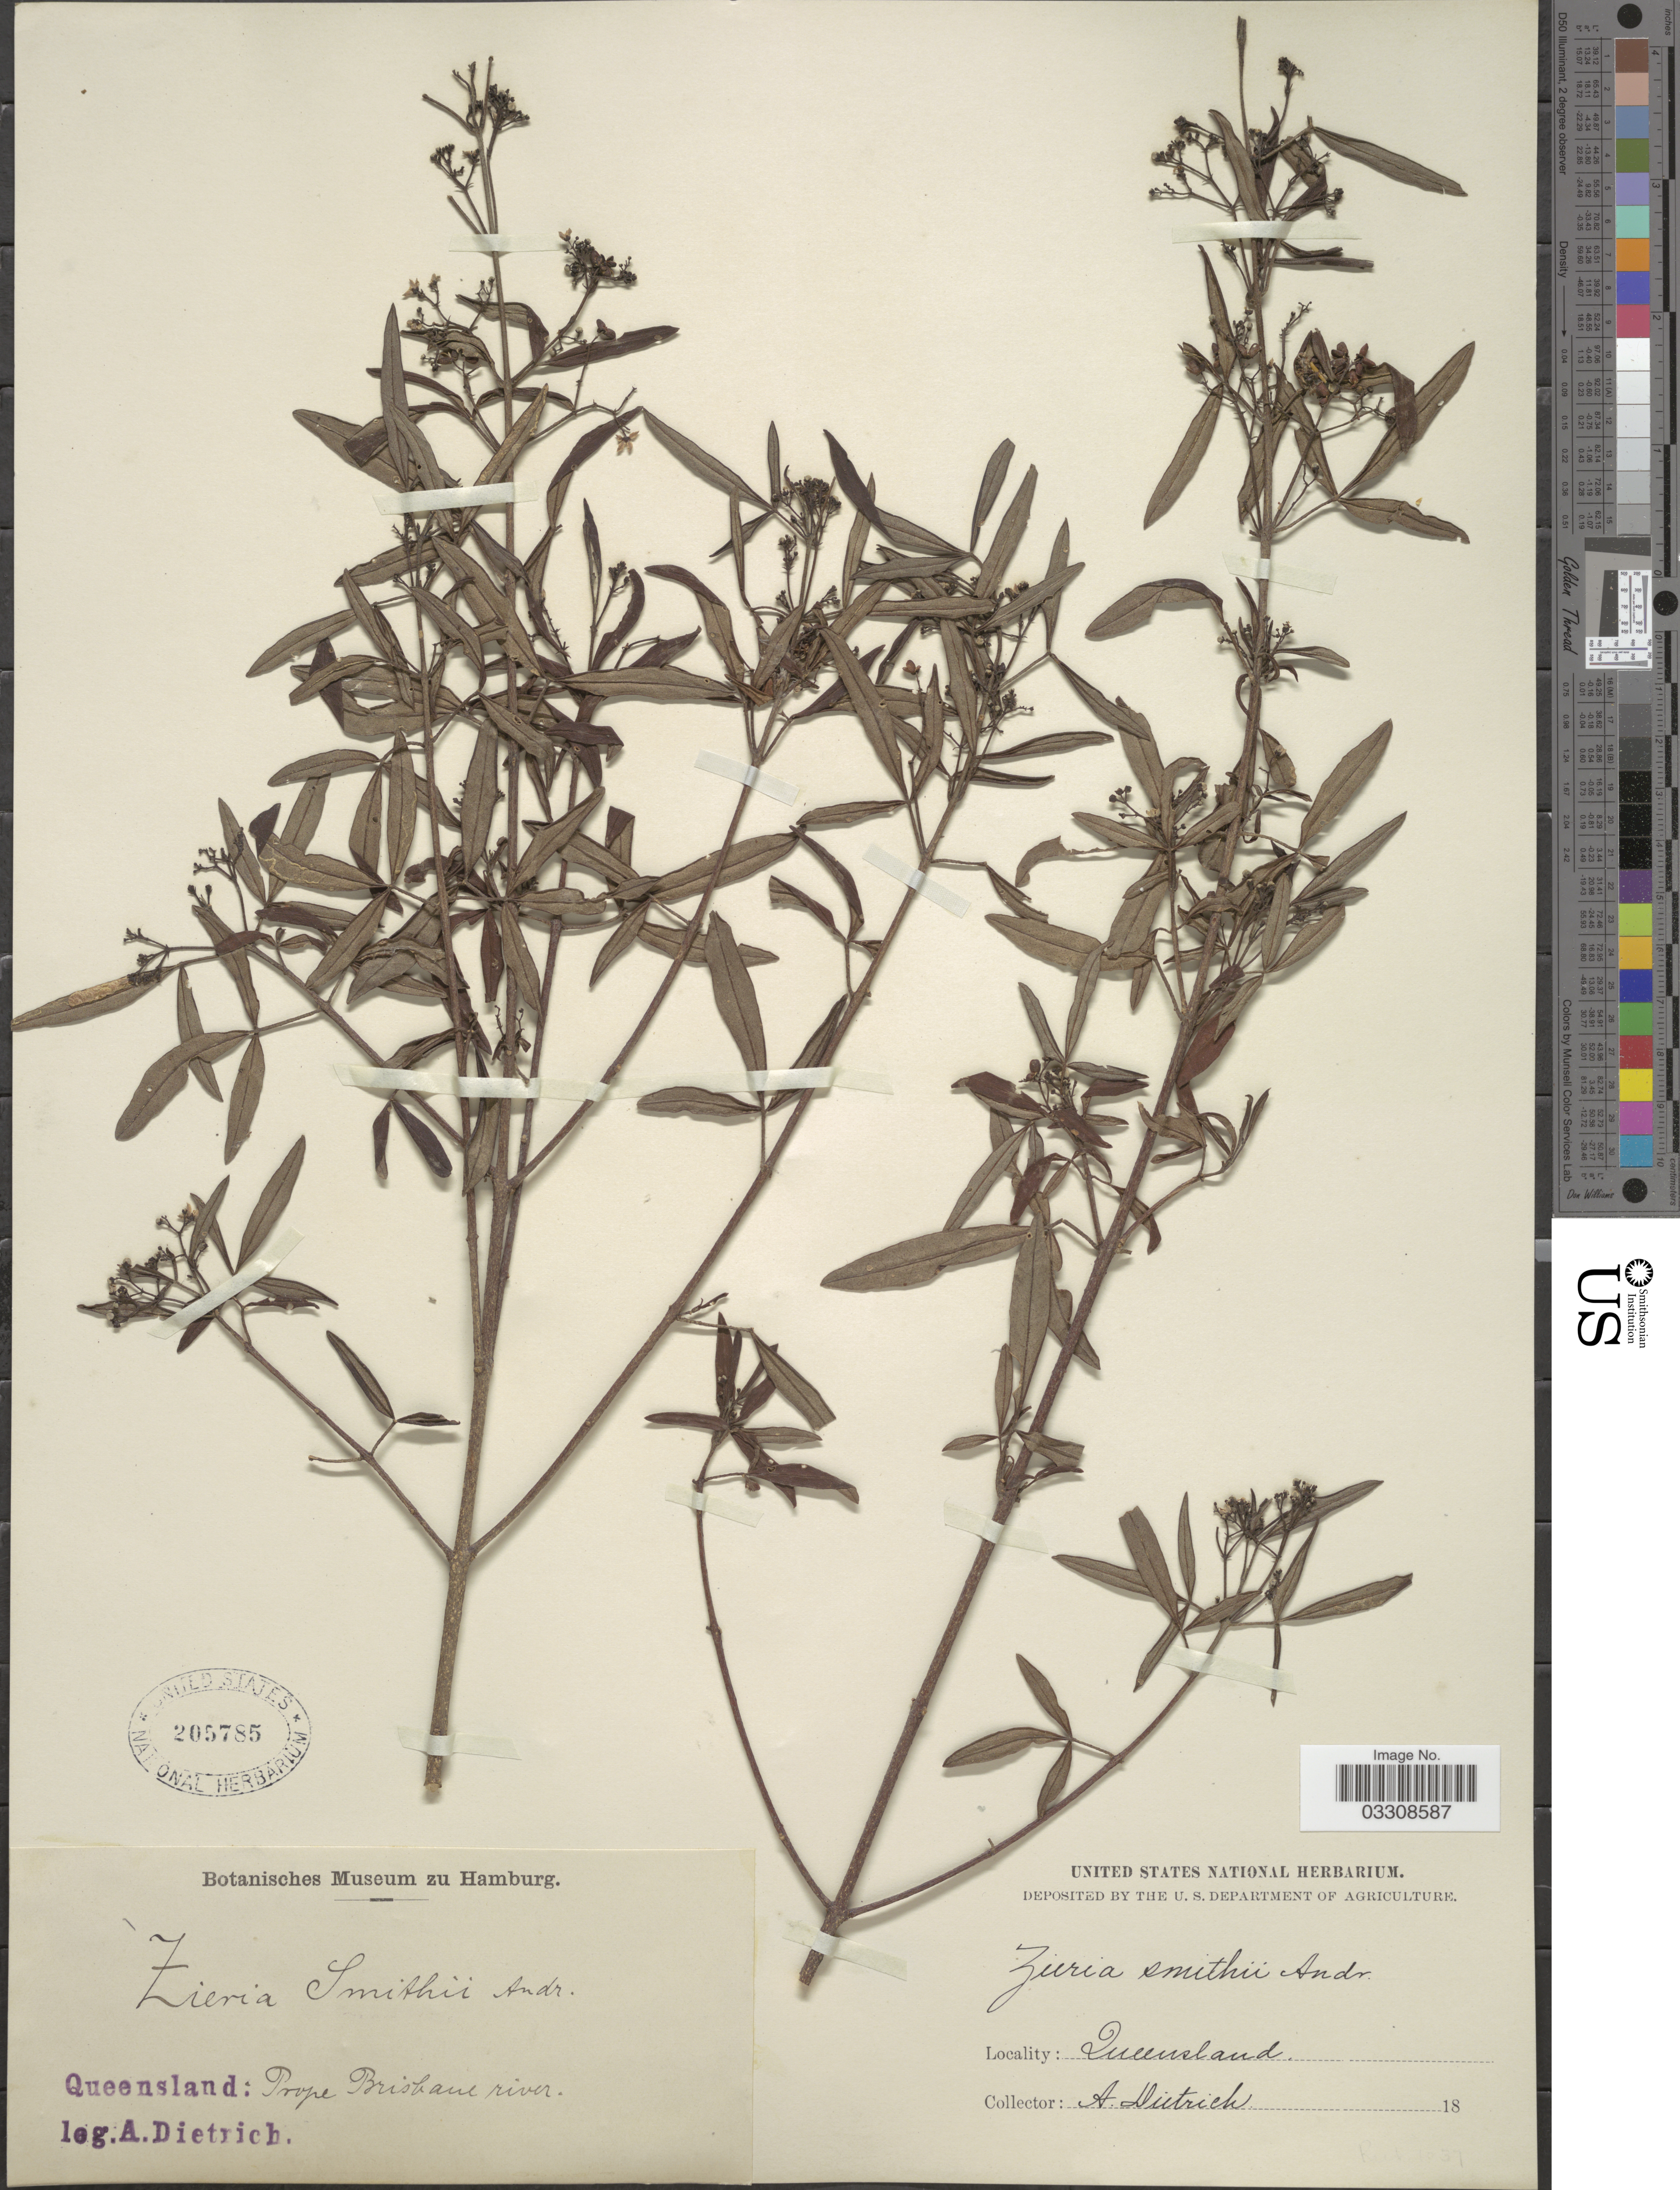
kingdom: Plantae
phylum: Tracheophyta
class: Magnoliopsida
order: Sapindales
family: Rutaceae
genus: Zieria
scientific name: Zieria smithii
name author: Jacks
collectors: A. Dietrich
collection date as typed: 18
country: Australia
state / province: Queensland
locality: Prope Brisbane river.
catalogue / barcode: US 205785